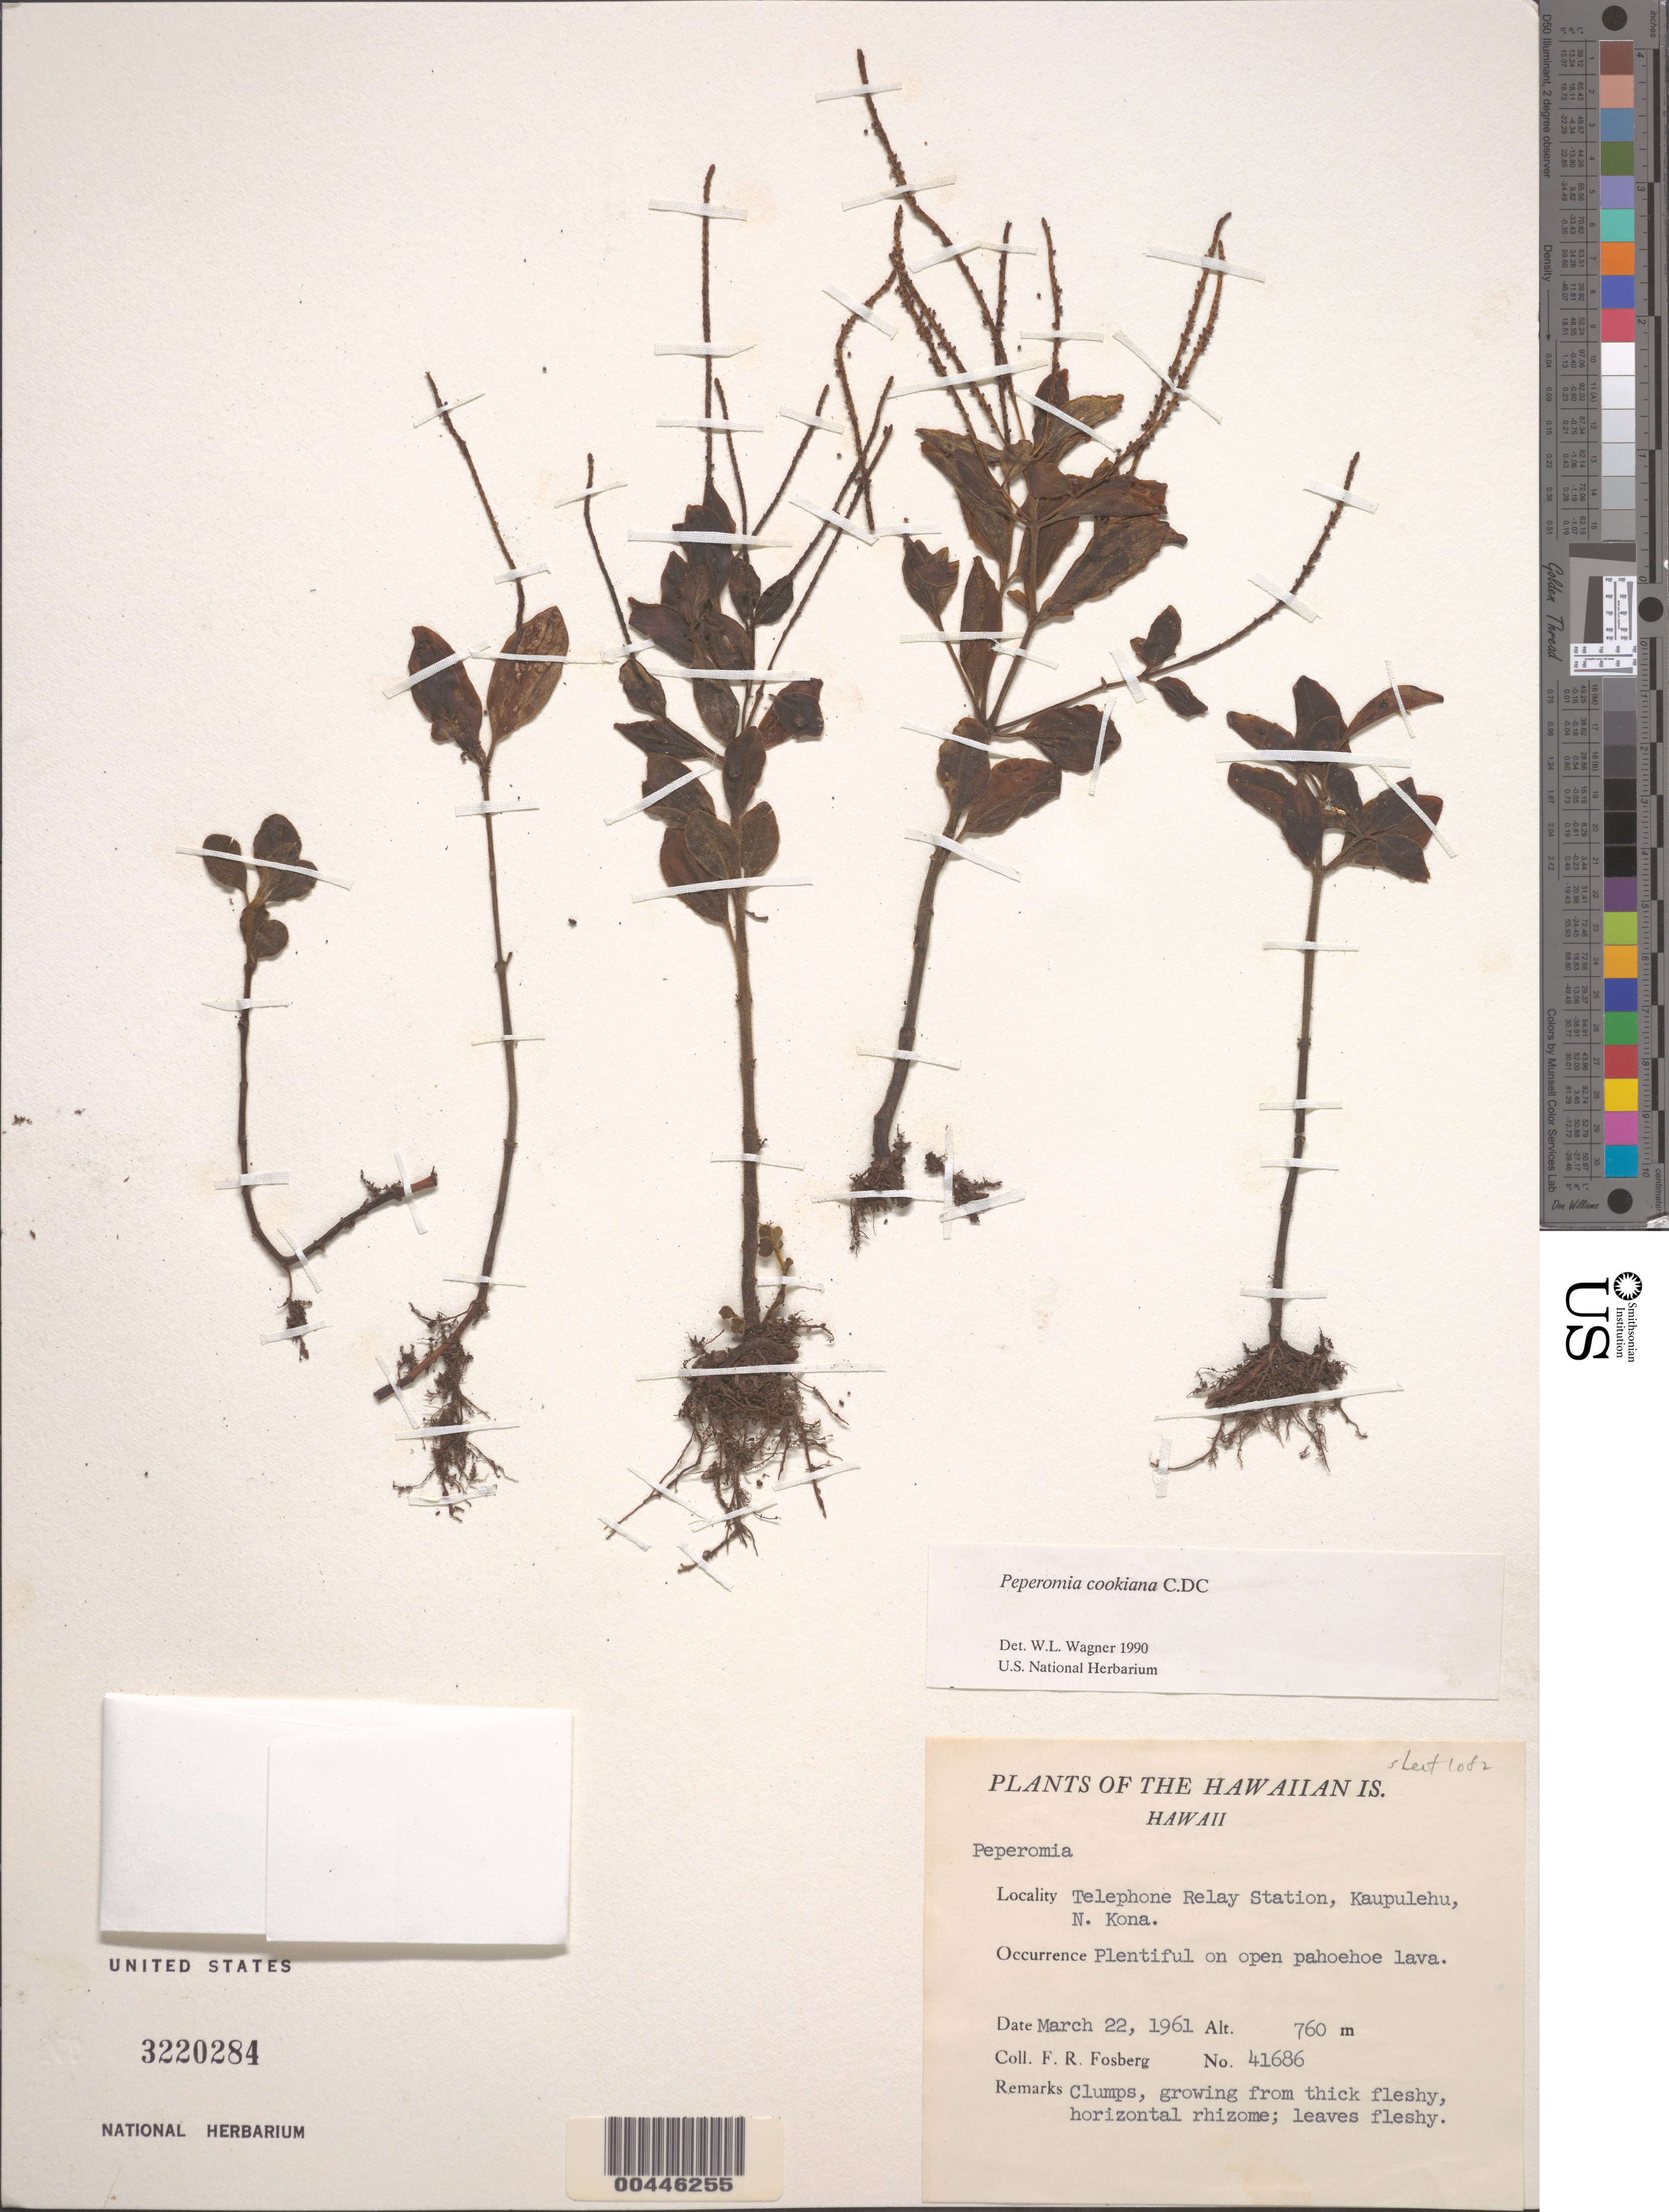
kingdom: Plantae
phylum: Tracheophyta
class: Magnoliopsida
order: Piperales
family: Piperaceae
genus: Peperomia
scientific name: Peperomia cookiana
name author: C. DC.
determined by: Wagner, W. L., (BOT), Smithsonian Institution - National Museum of Natural History (UNITED STATES)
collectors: F. R. Fosberg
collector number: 41686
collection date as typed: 22 Mar 1961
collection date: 1961-03-22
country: United States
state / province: Hawaii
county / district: Hawaii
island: Hawaii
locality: Telephone Relay Station, Kaupulehu, N Kona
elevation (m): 760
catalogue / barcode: US 3220284